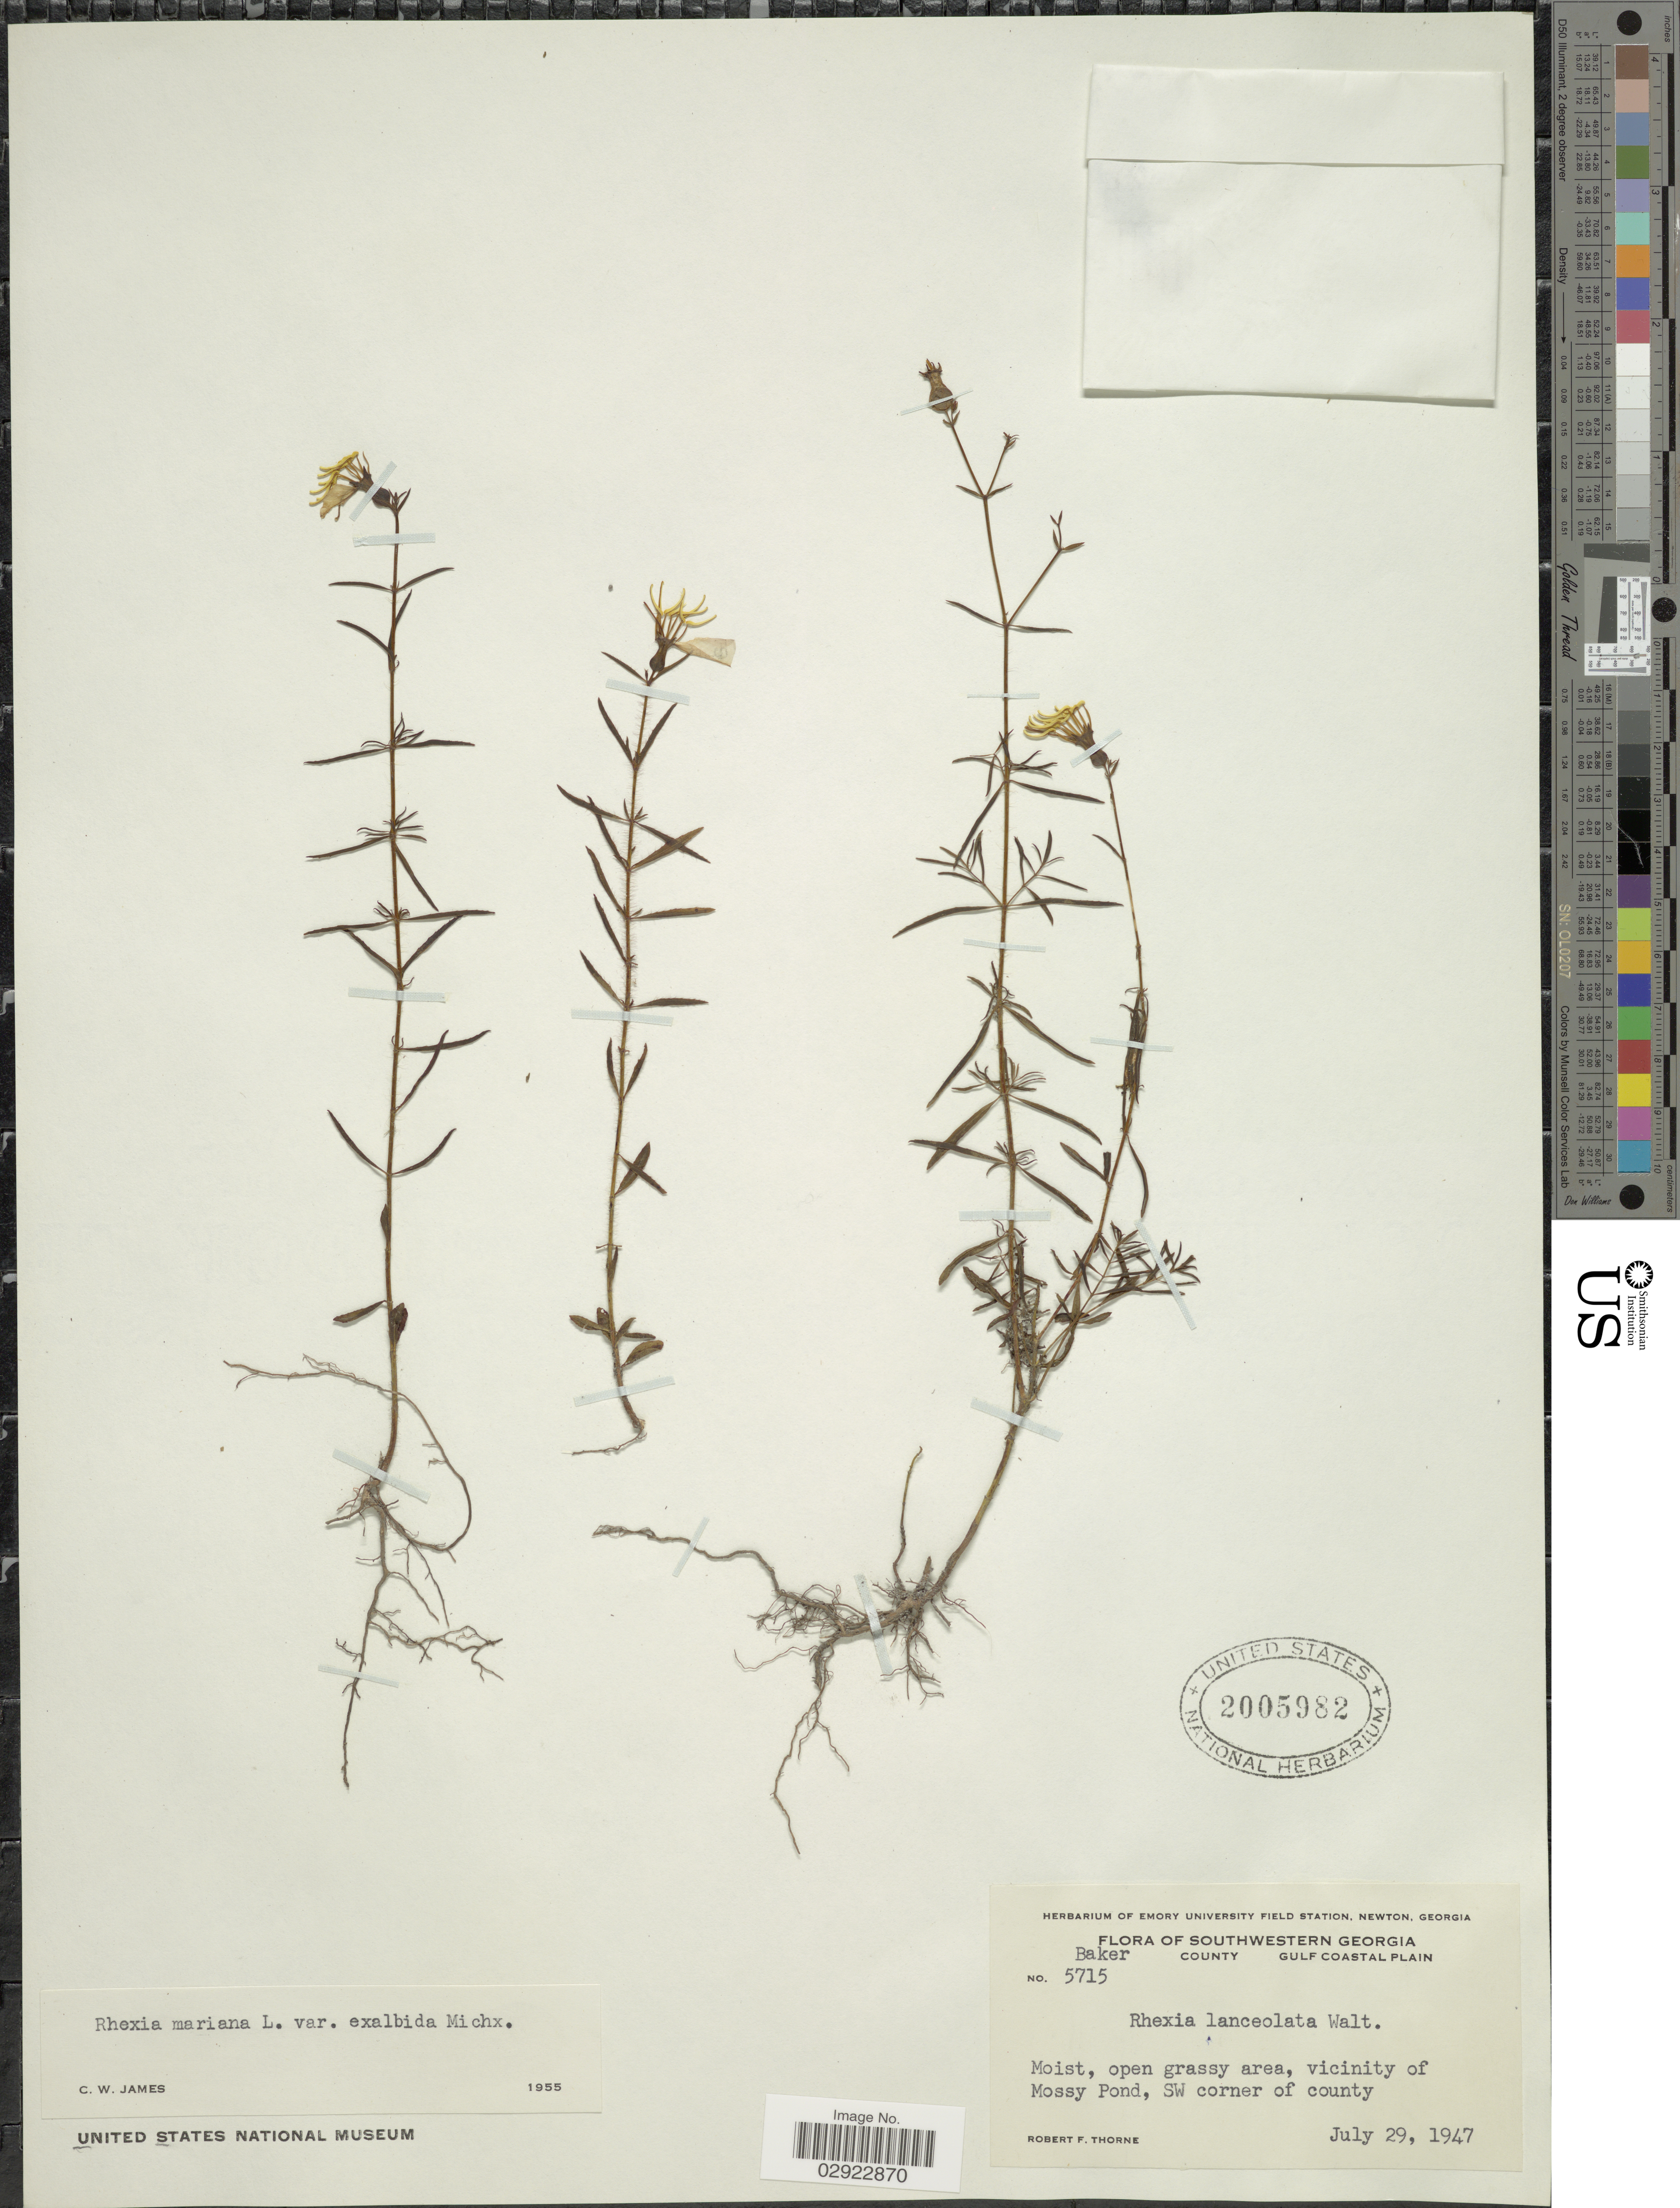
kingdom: Plantae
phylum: Tracheophyta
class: Magnoliopsida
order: Myrtales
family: Melastomataceae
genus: Rhexia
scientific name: Rhexia mariana var. exalbida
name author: Michx.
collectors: R. F. Thorne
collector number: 5715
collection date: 1947-07-29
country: United States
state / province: Georgia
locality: Southwestern Georgia, Baker County, Gulf Coastal Plain. Vicinity of Mossy Pond, SW corner of county.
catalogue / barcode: US 2005982